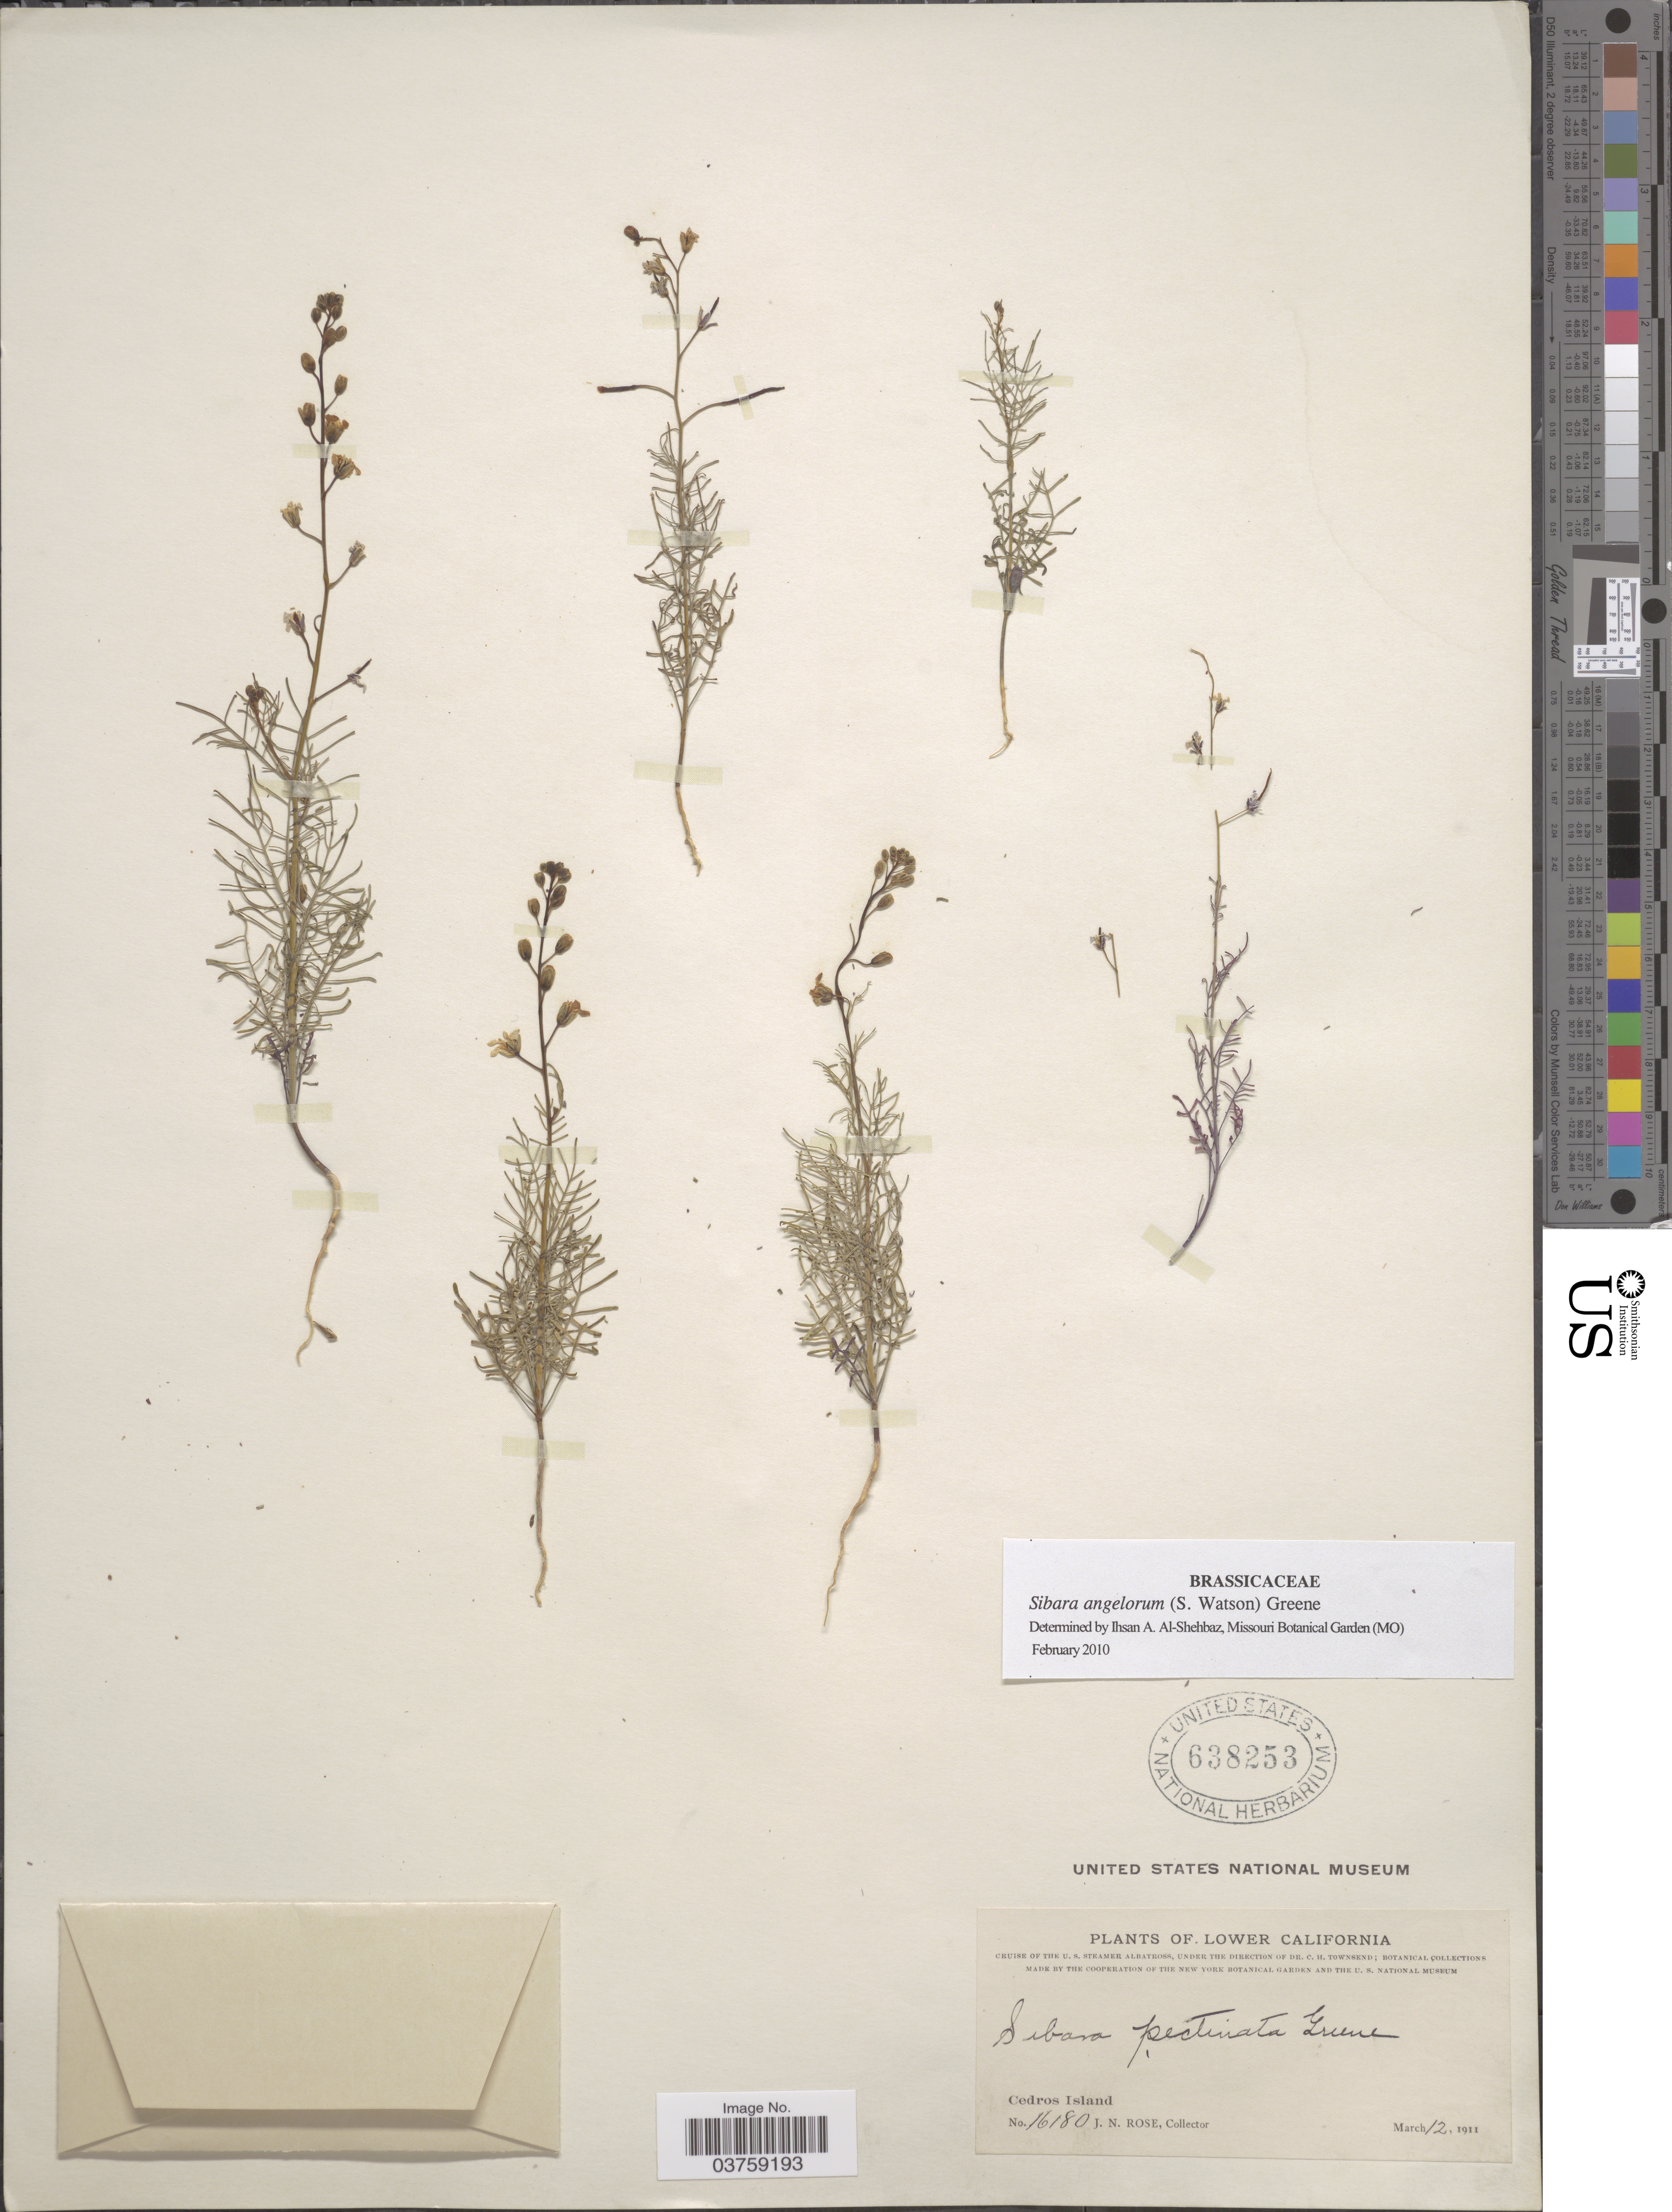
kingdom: Plantae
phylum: Tracheophyta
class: Magnoliopsida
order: Brassicales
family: Brassicaceae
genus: Sibara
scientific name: Sibara angelorum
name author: (S. Watson) Greene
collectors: J. N. Rose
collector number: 16180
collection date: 1911-03-12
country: Mexico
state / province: Baja California Norte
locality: Lower California. Cedros Island.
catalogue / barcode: US 638253